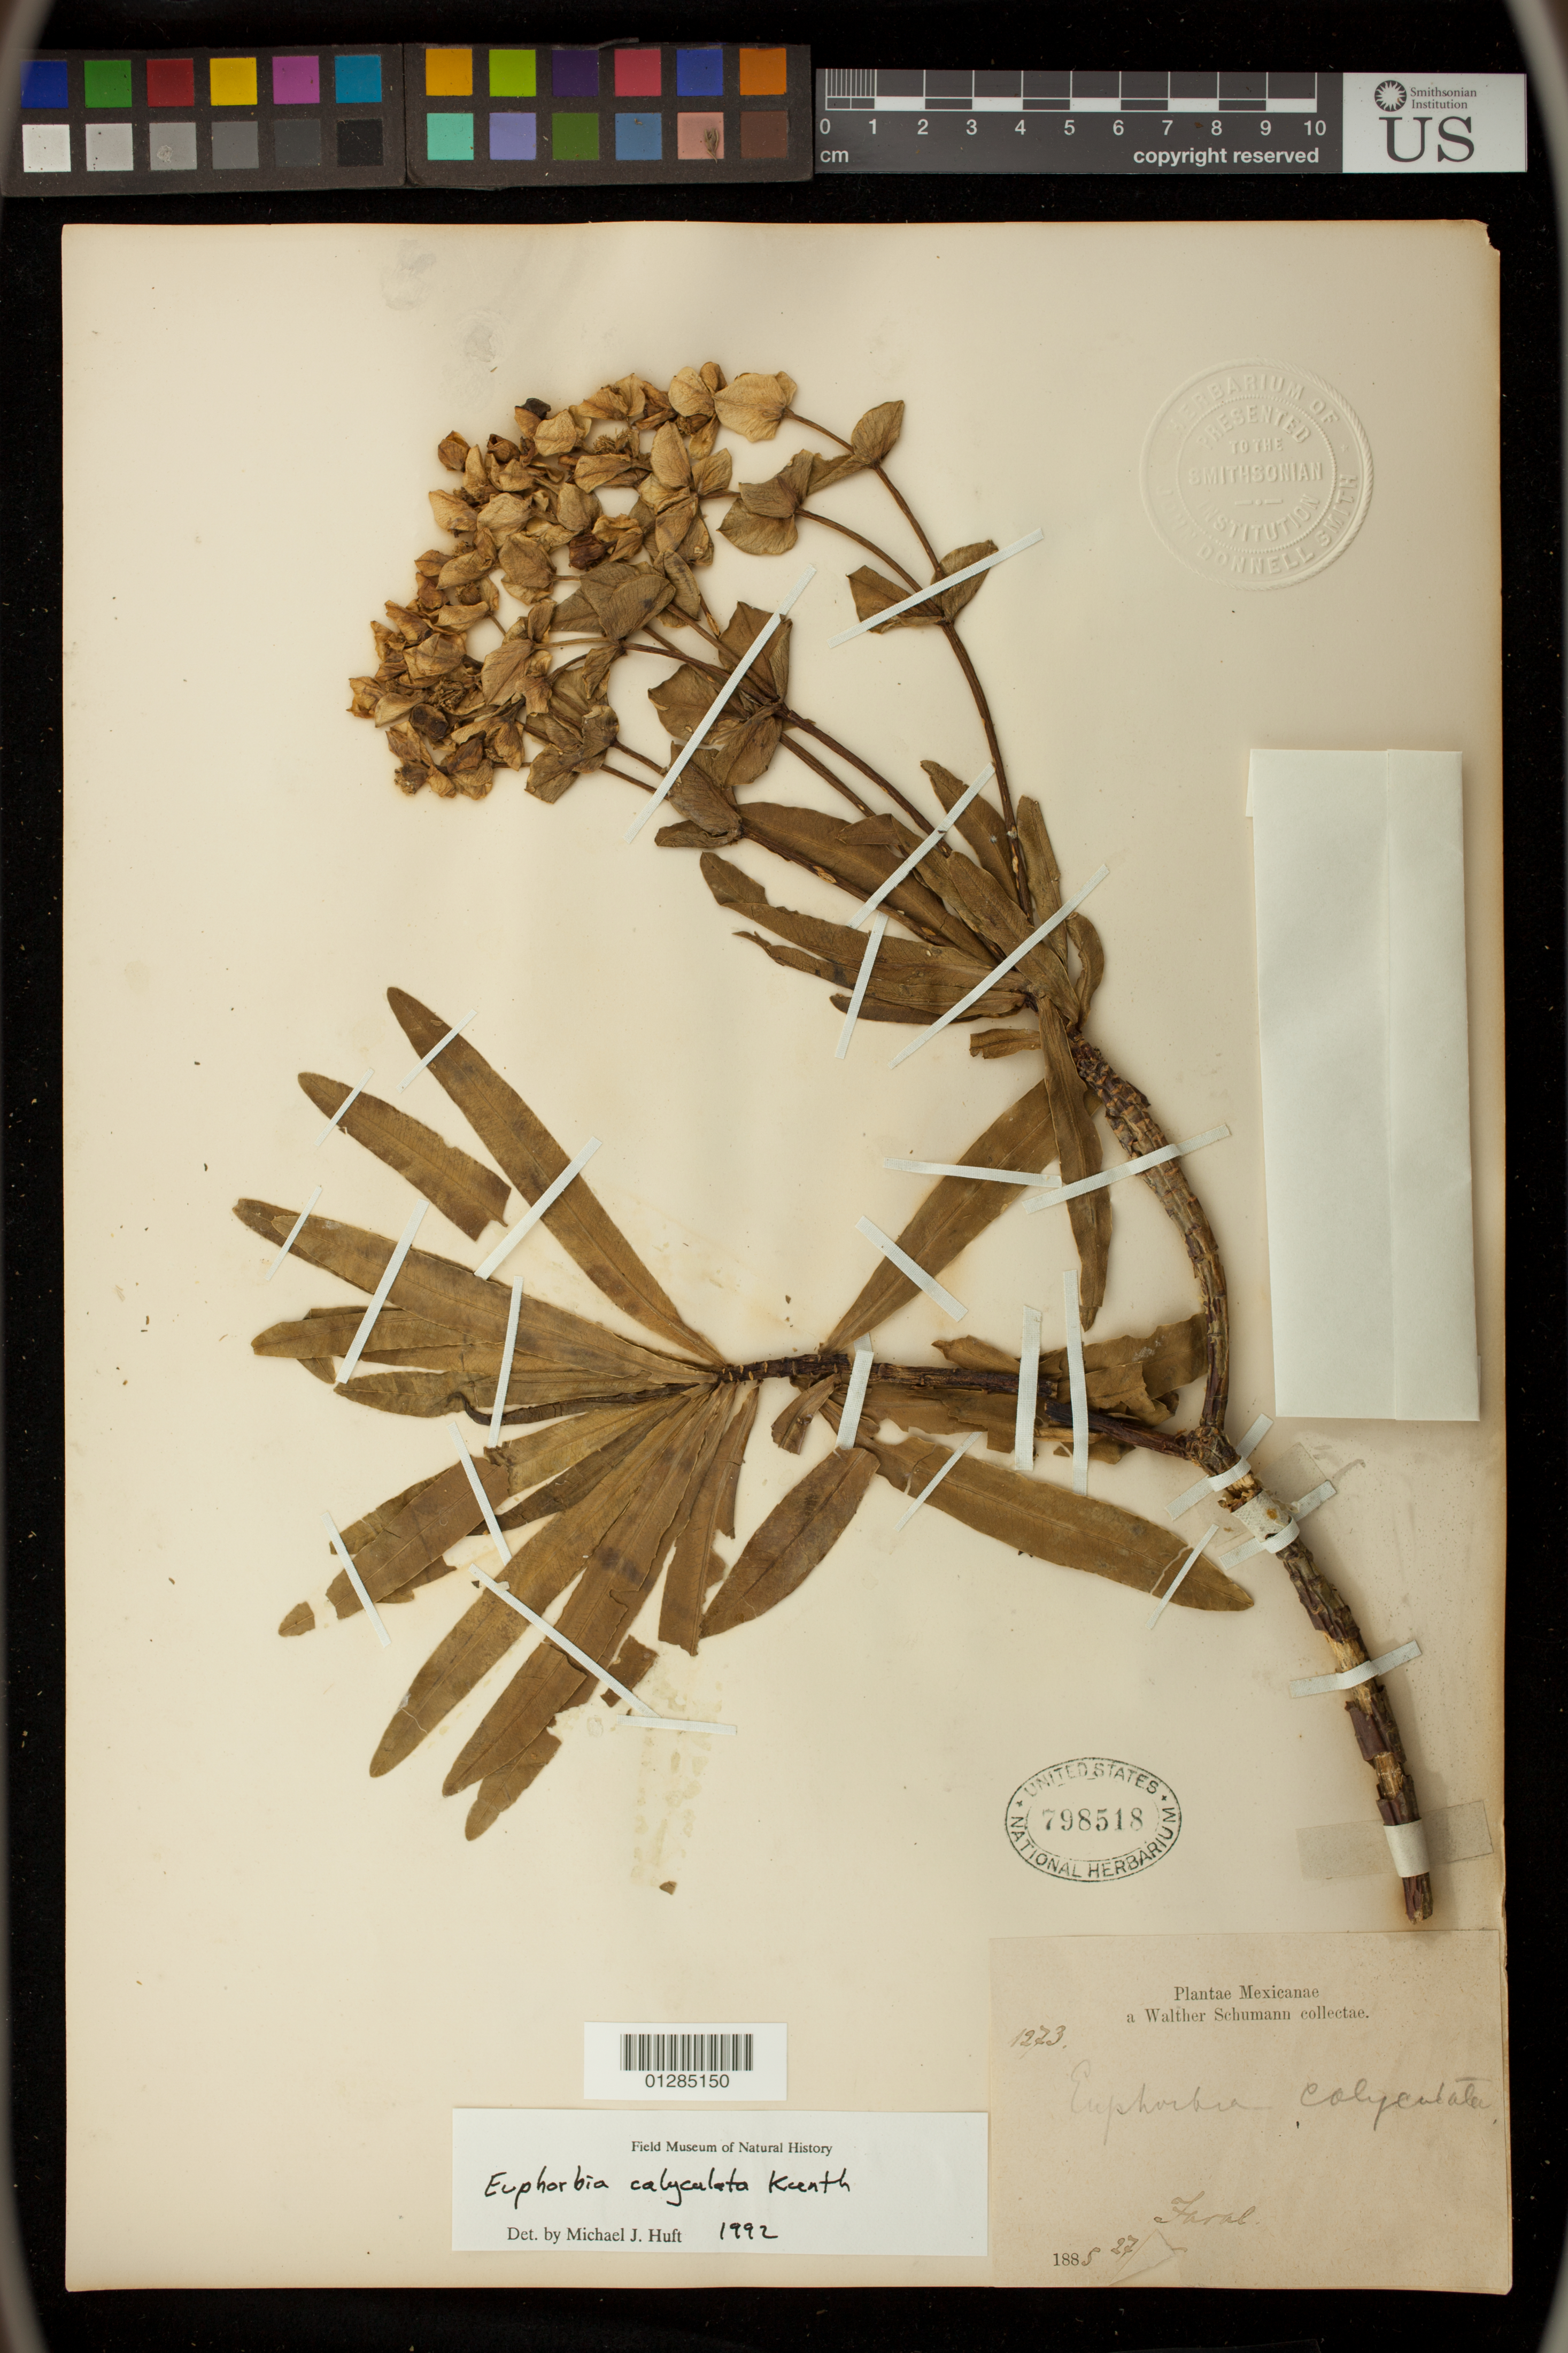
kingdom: Plantae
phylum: Tracheophyta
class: Magnoliopsida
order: Malpighiales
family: Euphorbiaceae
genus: Euphorbia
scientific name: Euphorbia calyculata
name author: Kunth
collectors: W. Schumann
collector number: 1273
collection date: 1885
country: Mexico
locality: Faral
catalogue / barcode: US 798518